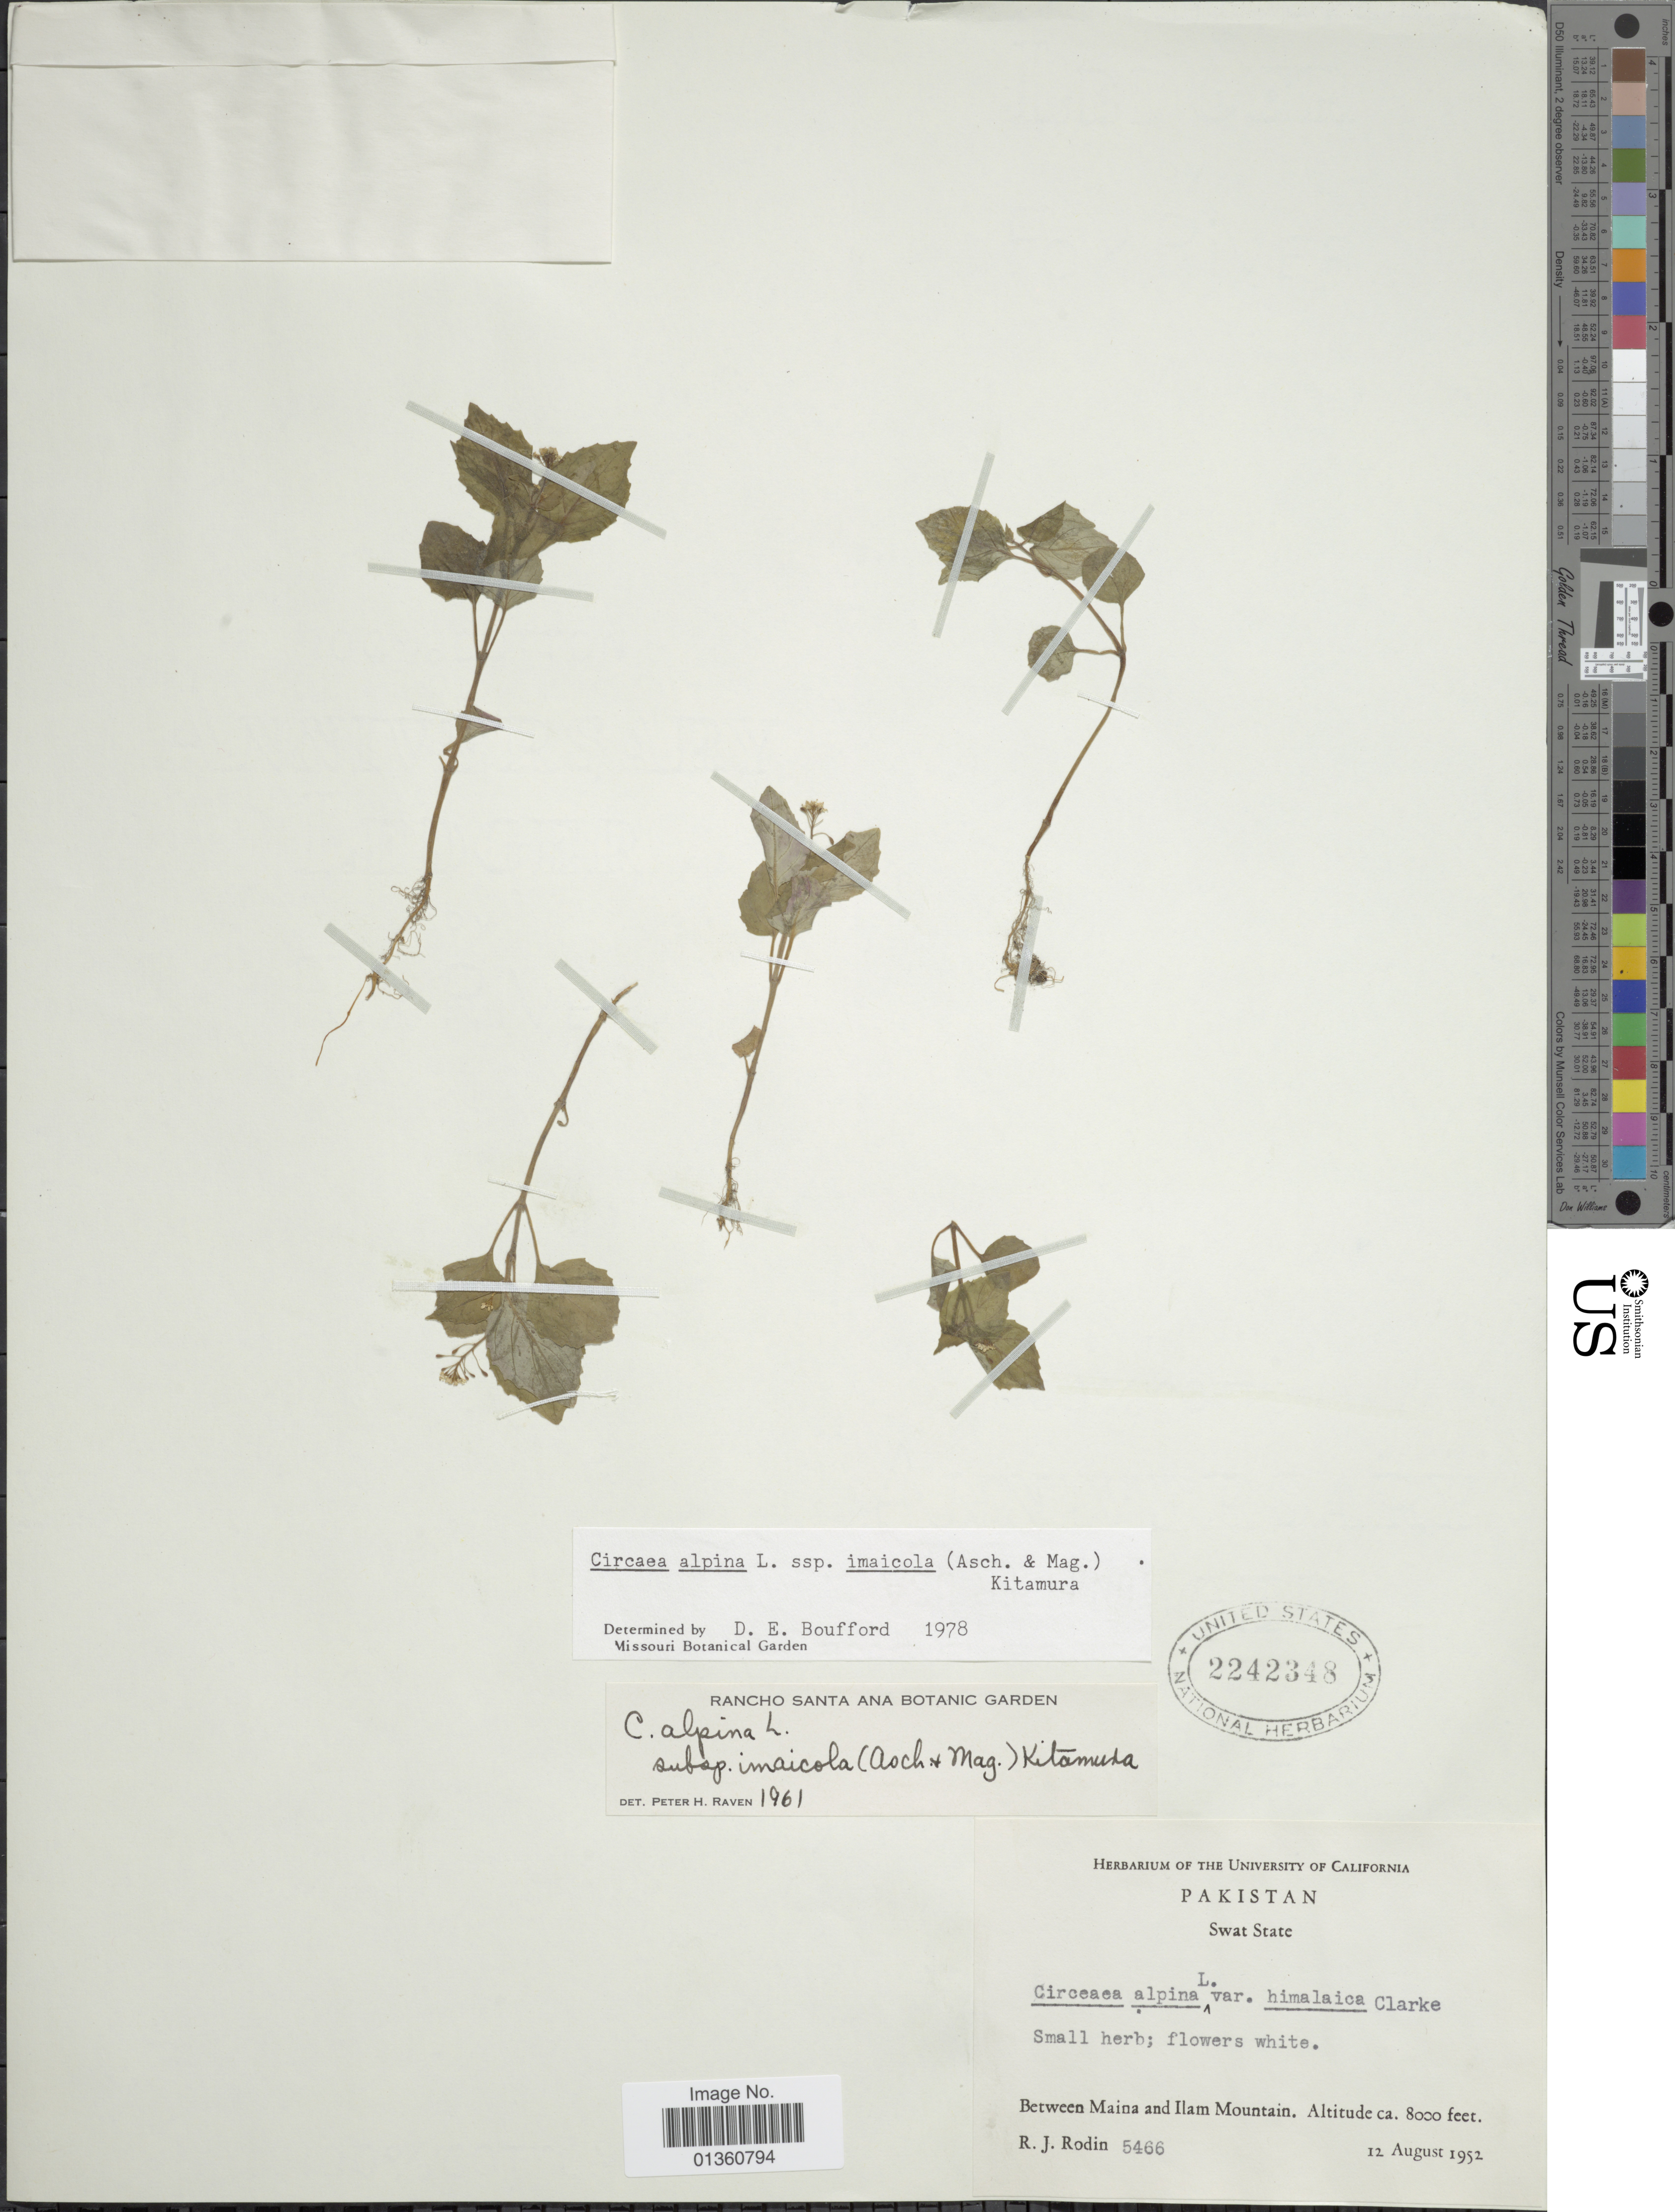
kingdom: Plantae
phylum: Tracheophyta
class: Magnoliopsida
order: Myrtales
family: Onagraceae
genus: Circaea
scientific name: Circaea alpina subsp. imaicola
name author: (Asch. & Magnus) Kitam.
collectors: R. J. Rodin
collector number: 5466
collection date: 1952-08-12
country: Pakistan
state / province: Khyber Pakhtunkhwa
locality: Swat State. Between Maina and Ilam Mountain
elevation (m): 2438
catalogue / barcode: US 2242348